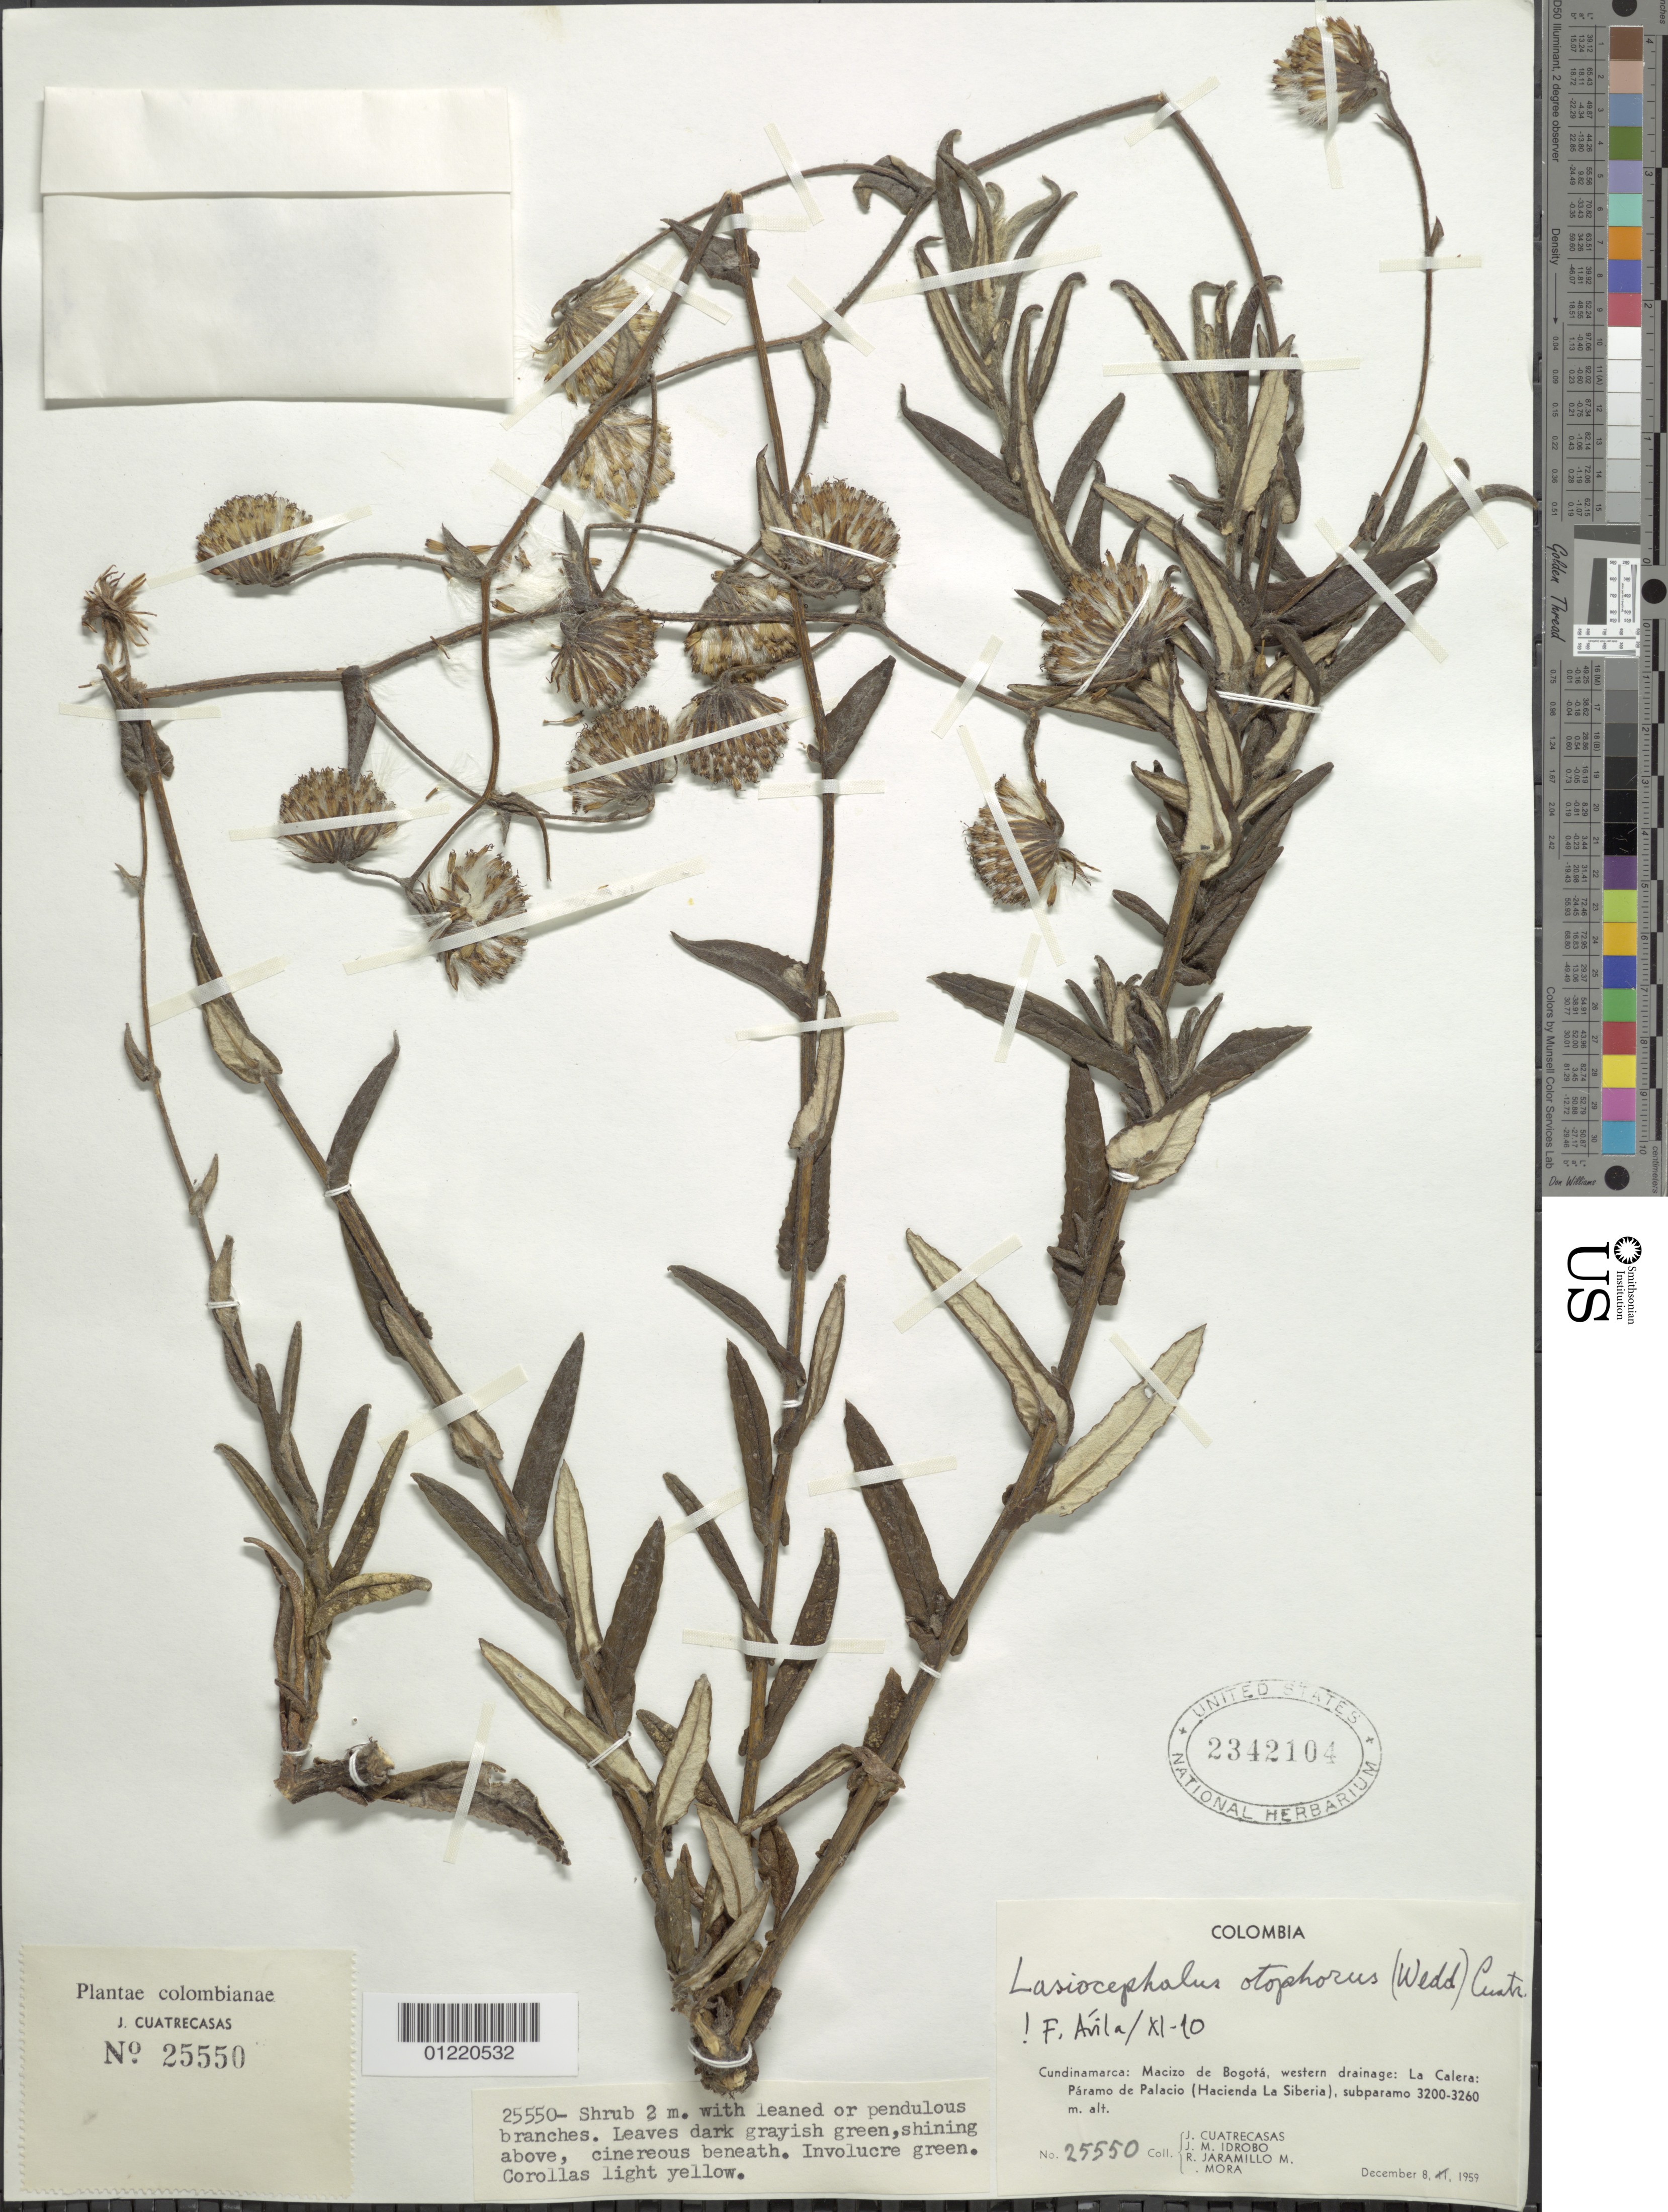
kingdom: Plantae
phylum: Tracheophyta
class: Magnoliopsida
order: Asterales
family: Asteraceae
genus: Senecio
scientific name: Senecio otophorus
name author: Wedd.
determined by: Salomon, Luciana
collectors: J. Cuatrecasas, J. M. Idrobo, R. Jaramillo M. & L. Mora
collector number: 25550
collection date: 1959-12-08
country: Colombia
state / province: Cundinamarca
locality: Macizo de Bogota, western drainage: La Calera: Paramo de Palacio (Hacienda La Siberia), subparamo.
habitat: Subparamo.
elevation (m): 3200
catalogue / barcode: US 2342104